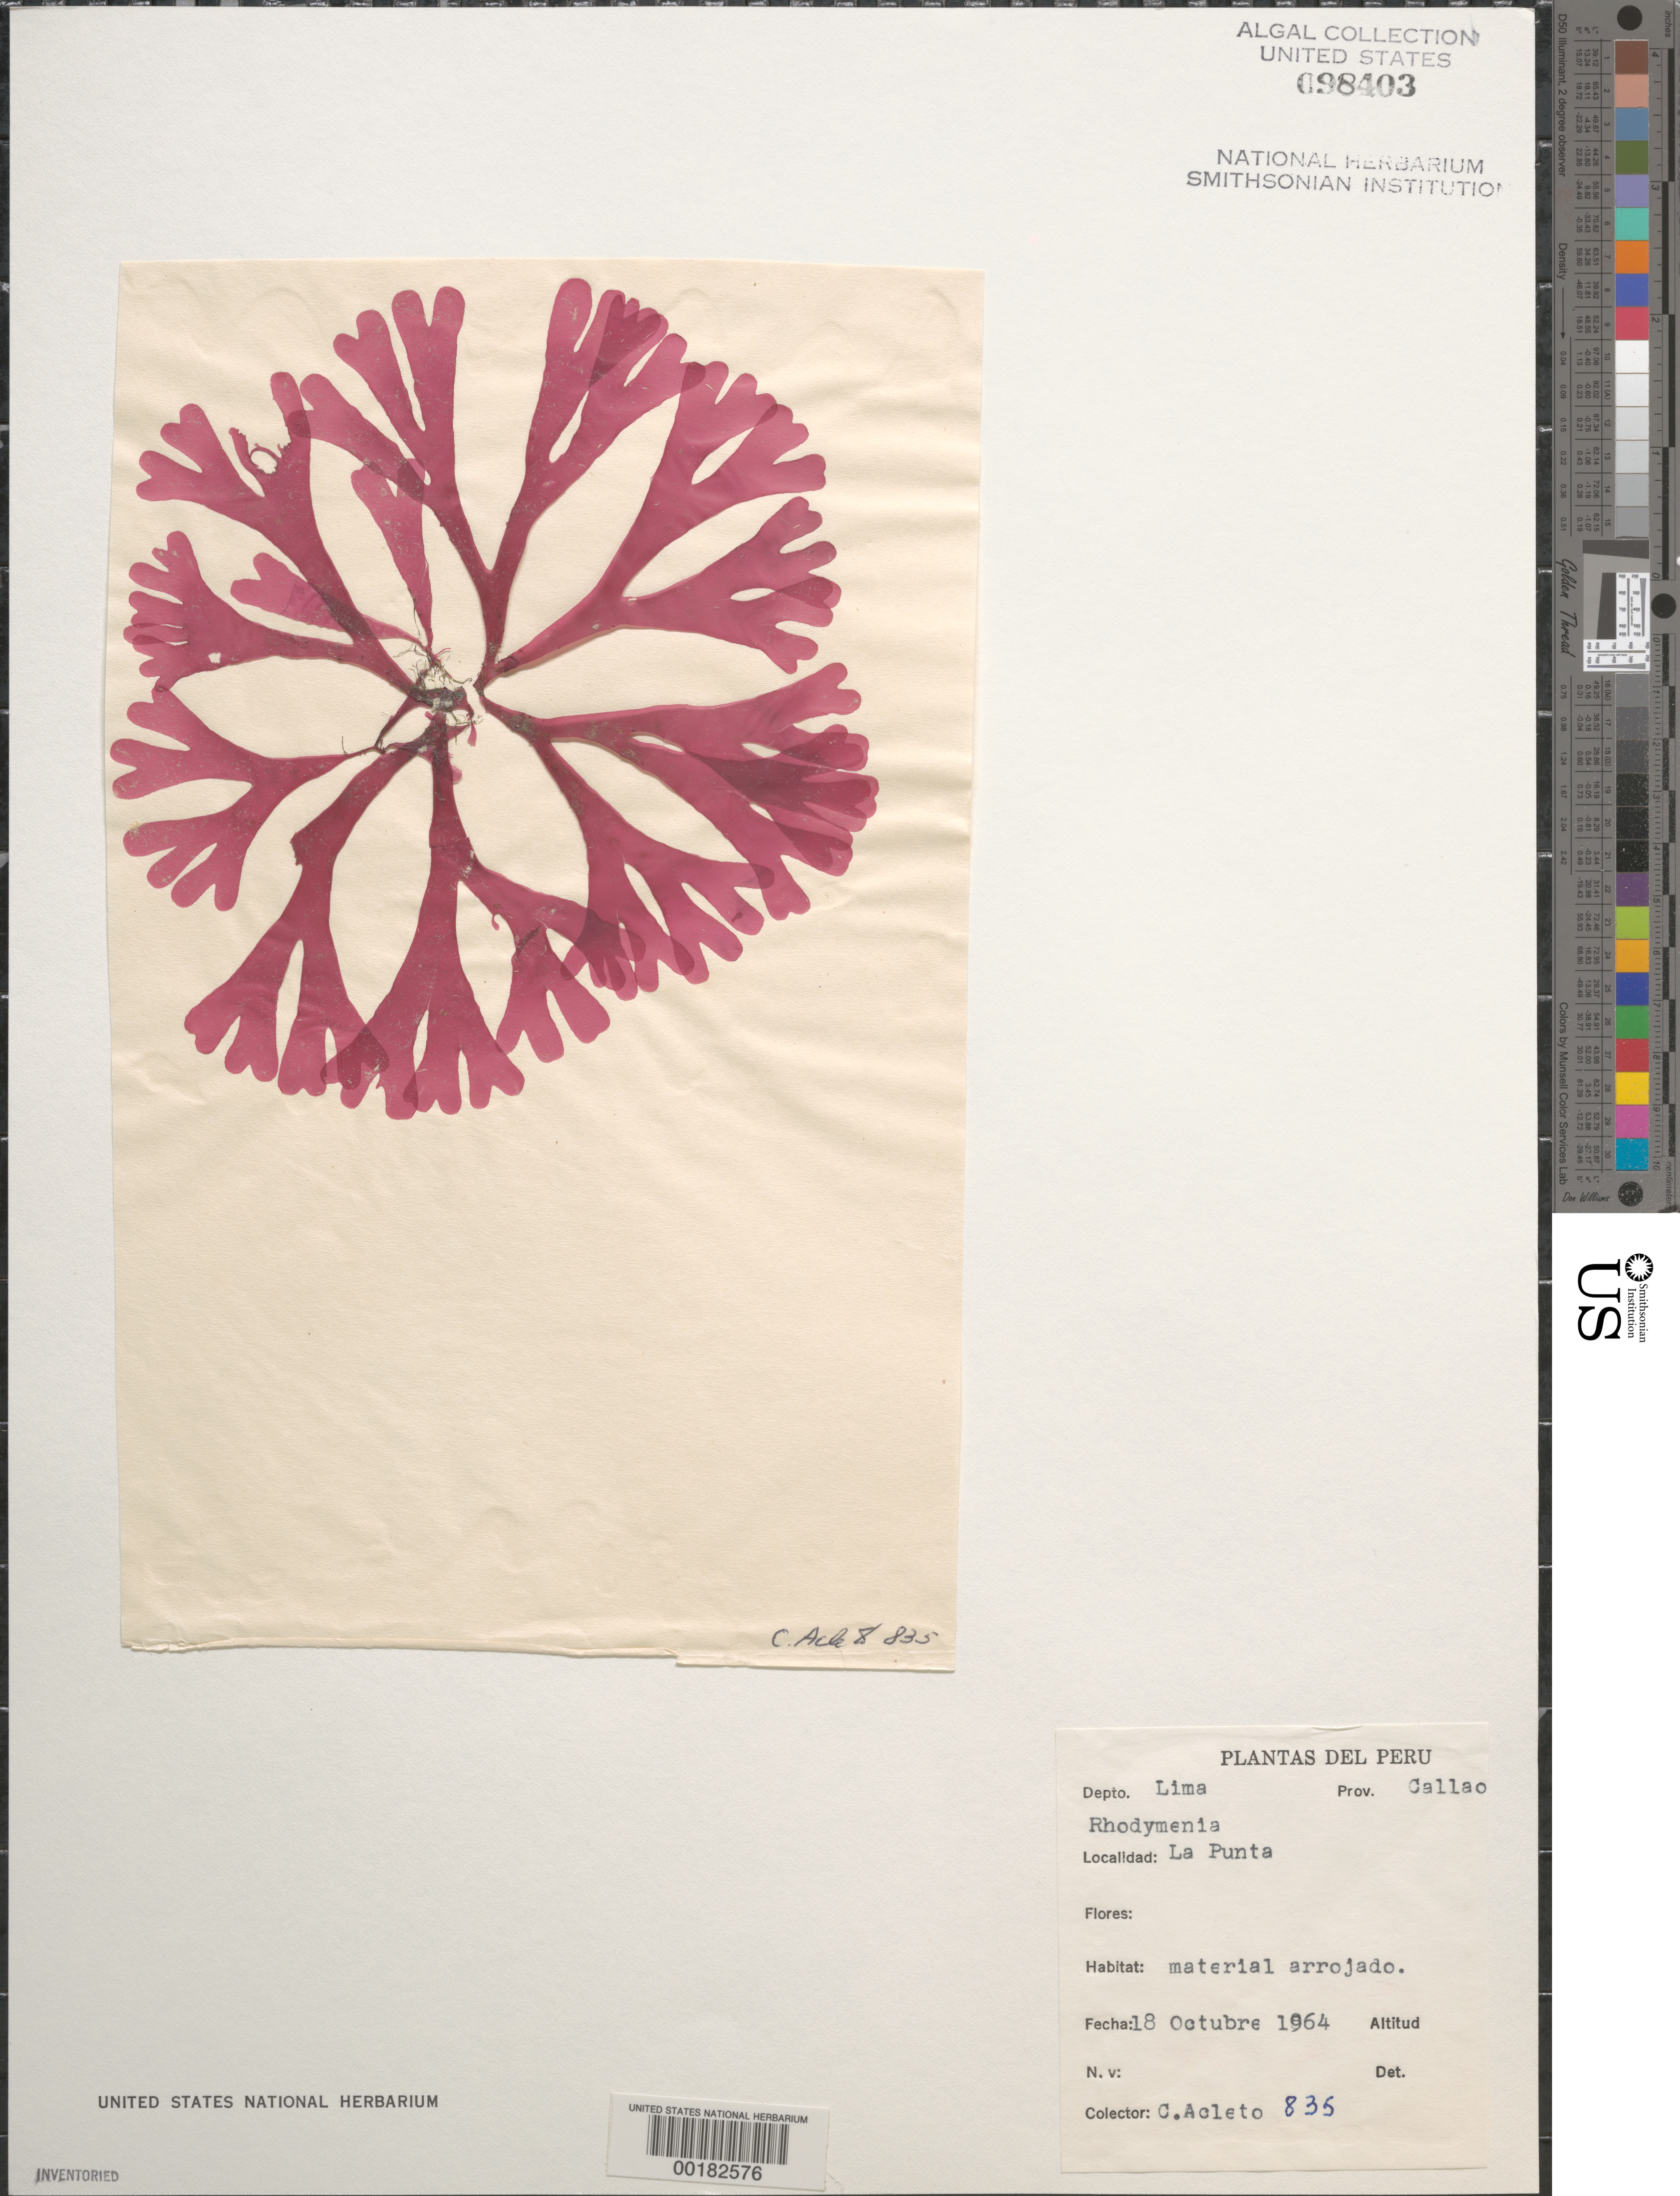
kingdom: Plantae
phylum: Rhodophyta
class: Florideophyceae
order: Rhodymeniales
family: Rhodymeniaceae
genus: Rhodymenia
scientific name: Rhodymenia sp.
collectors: C. Acleto O.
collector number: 835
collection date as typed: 18 Oct 1964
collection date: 1964-10-18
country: Peru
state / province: Lima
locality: La punta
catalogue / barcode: US 98403